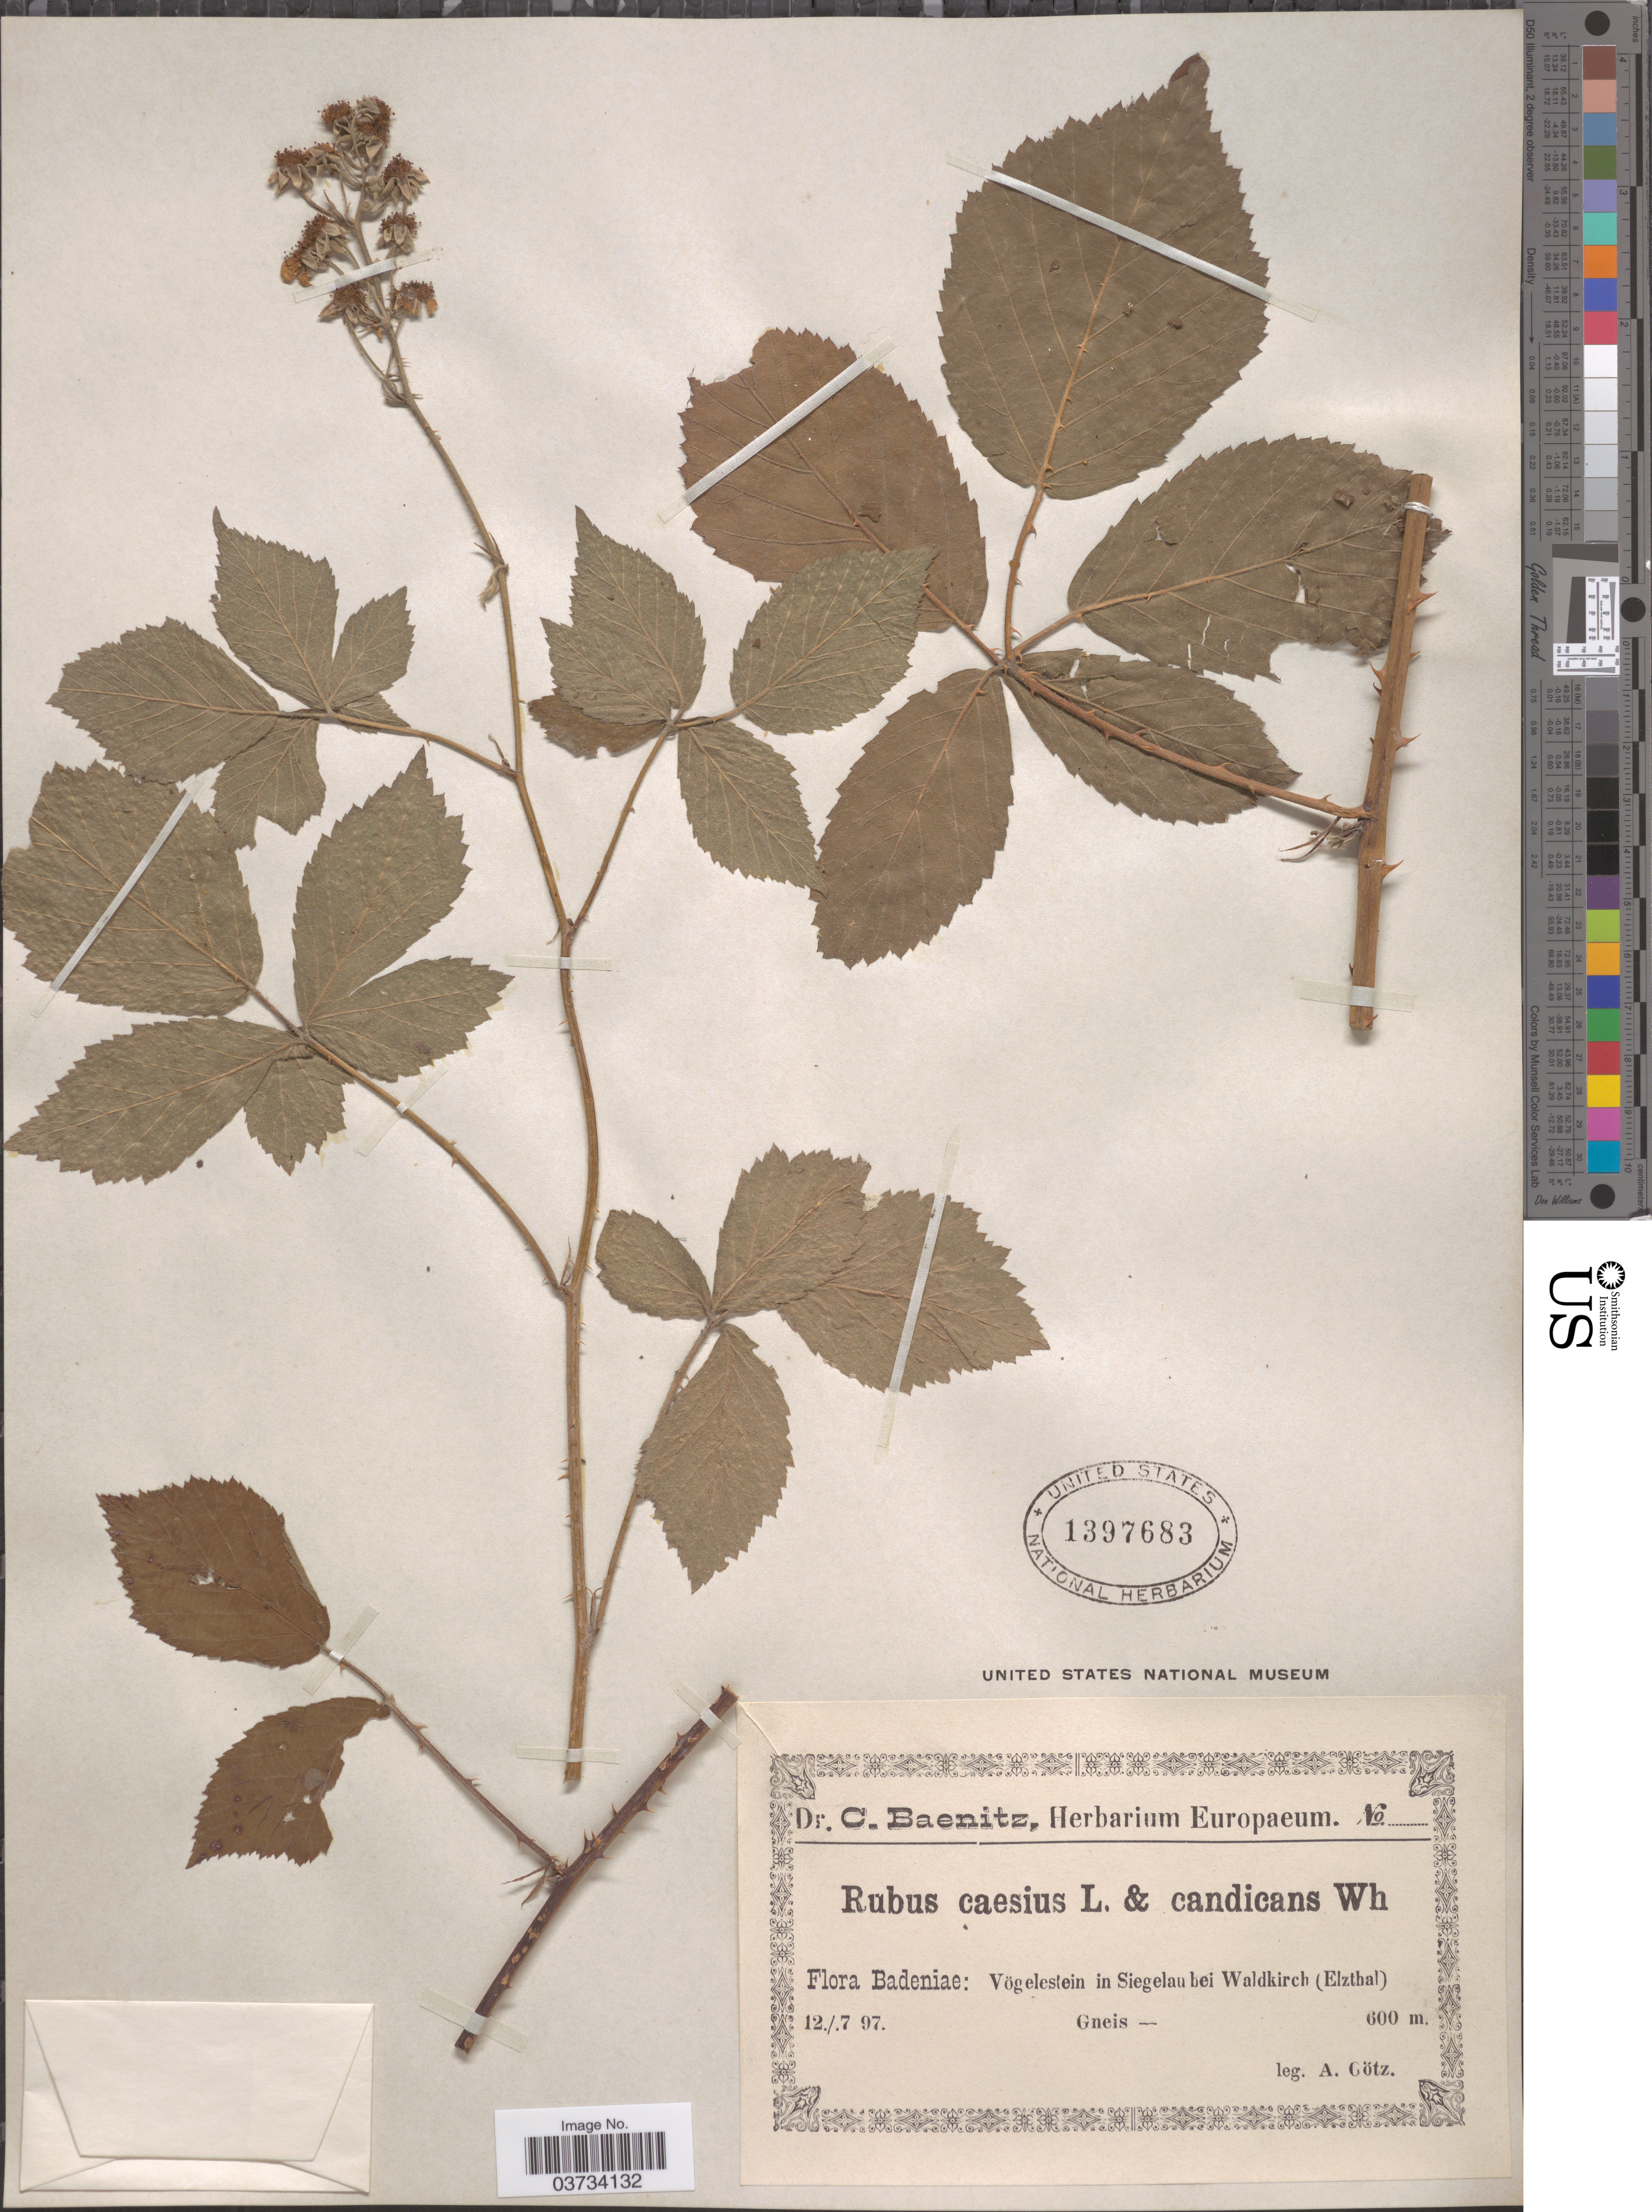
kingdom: Plantae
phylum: Tracheophyta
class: Magnoliopsida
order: Rosales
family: Rosaceae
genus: Rubus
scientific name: Rubus caesius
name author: L.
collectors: A. Götz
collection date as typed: Transcribed d/m/y: 12/7/97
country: Germany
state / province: Baden-Württemberg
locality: Badeniae: Vögelestein in Siegelau bei Waldkirch (Elzthal). Gneis.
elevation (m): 600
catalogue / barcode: US 1397683